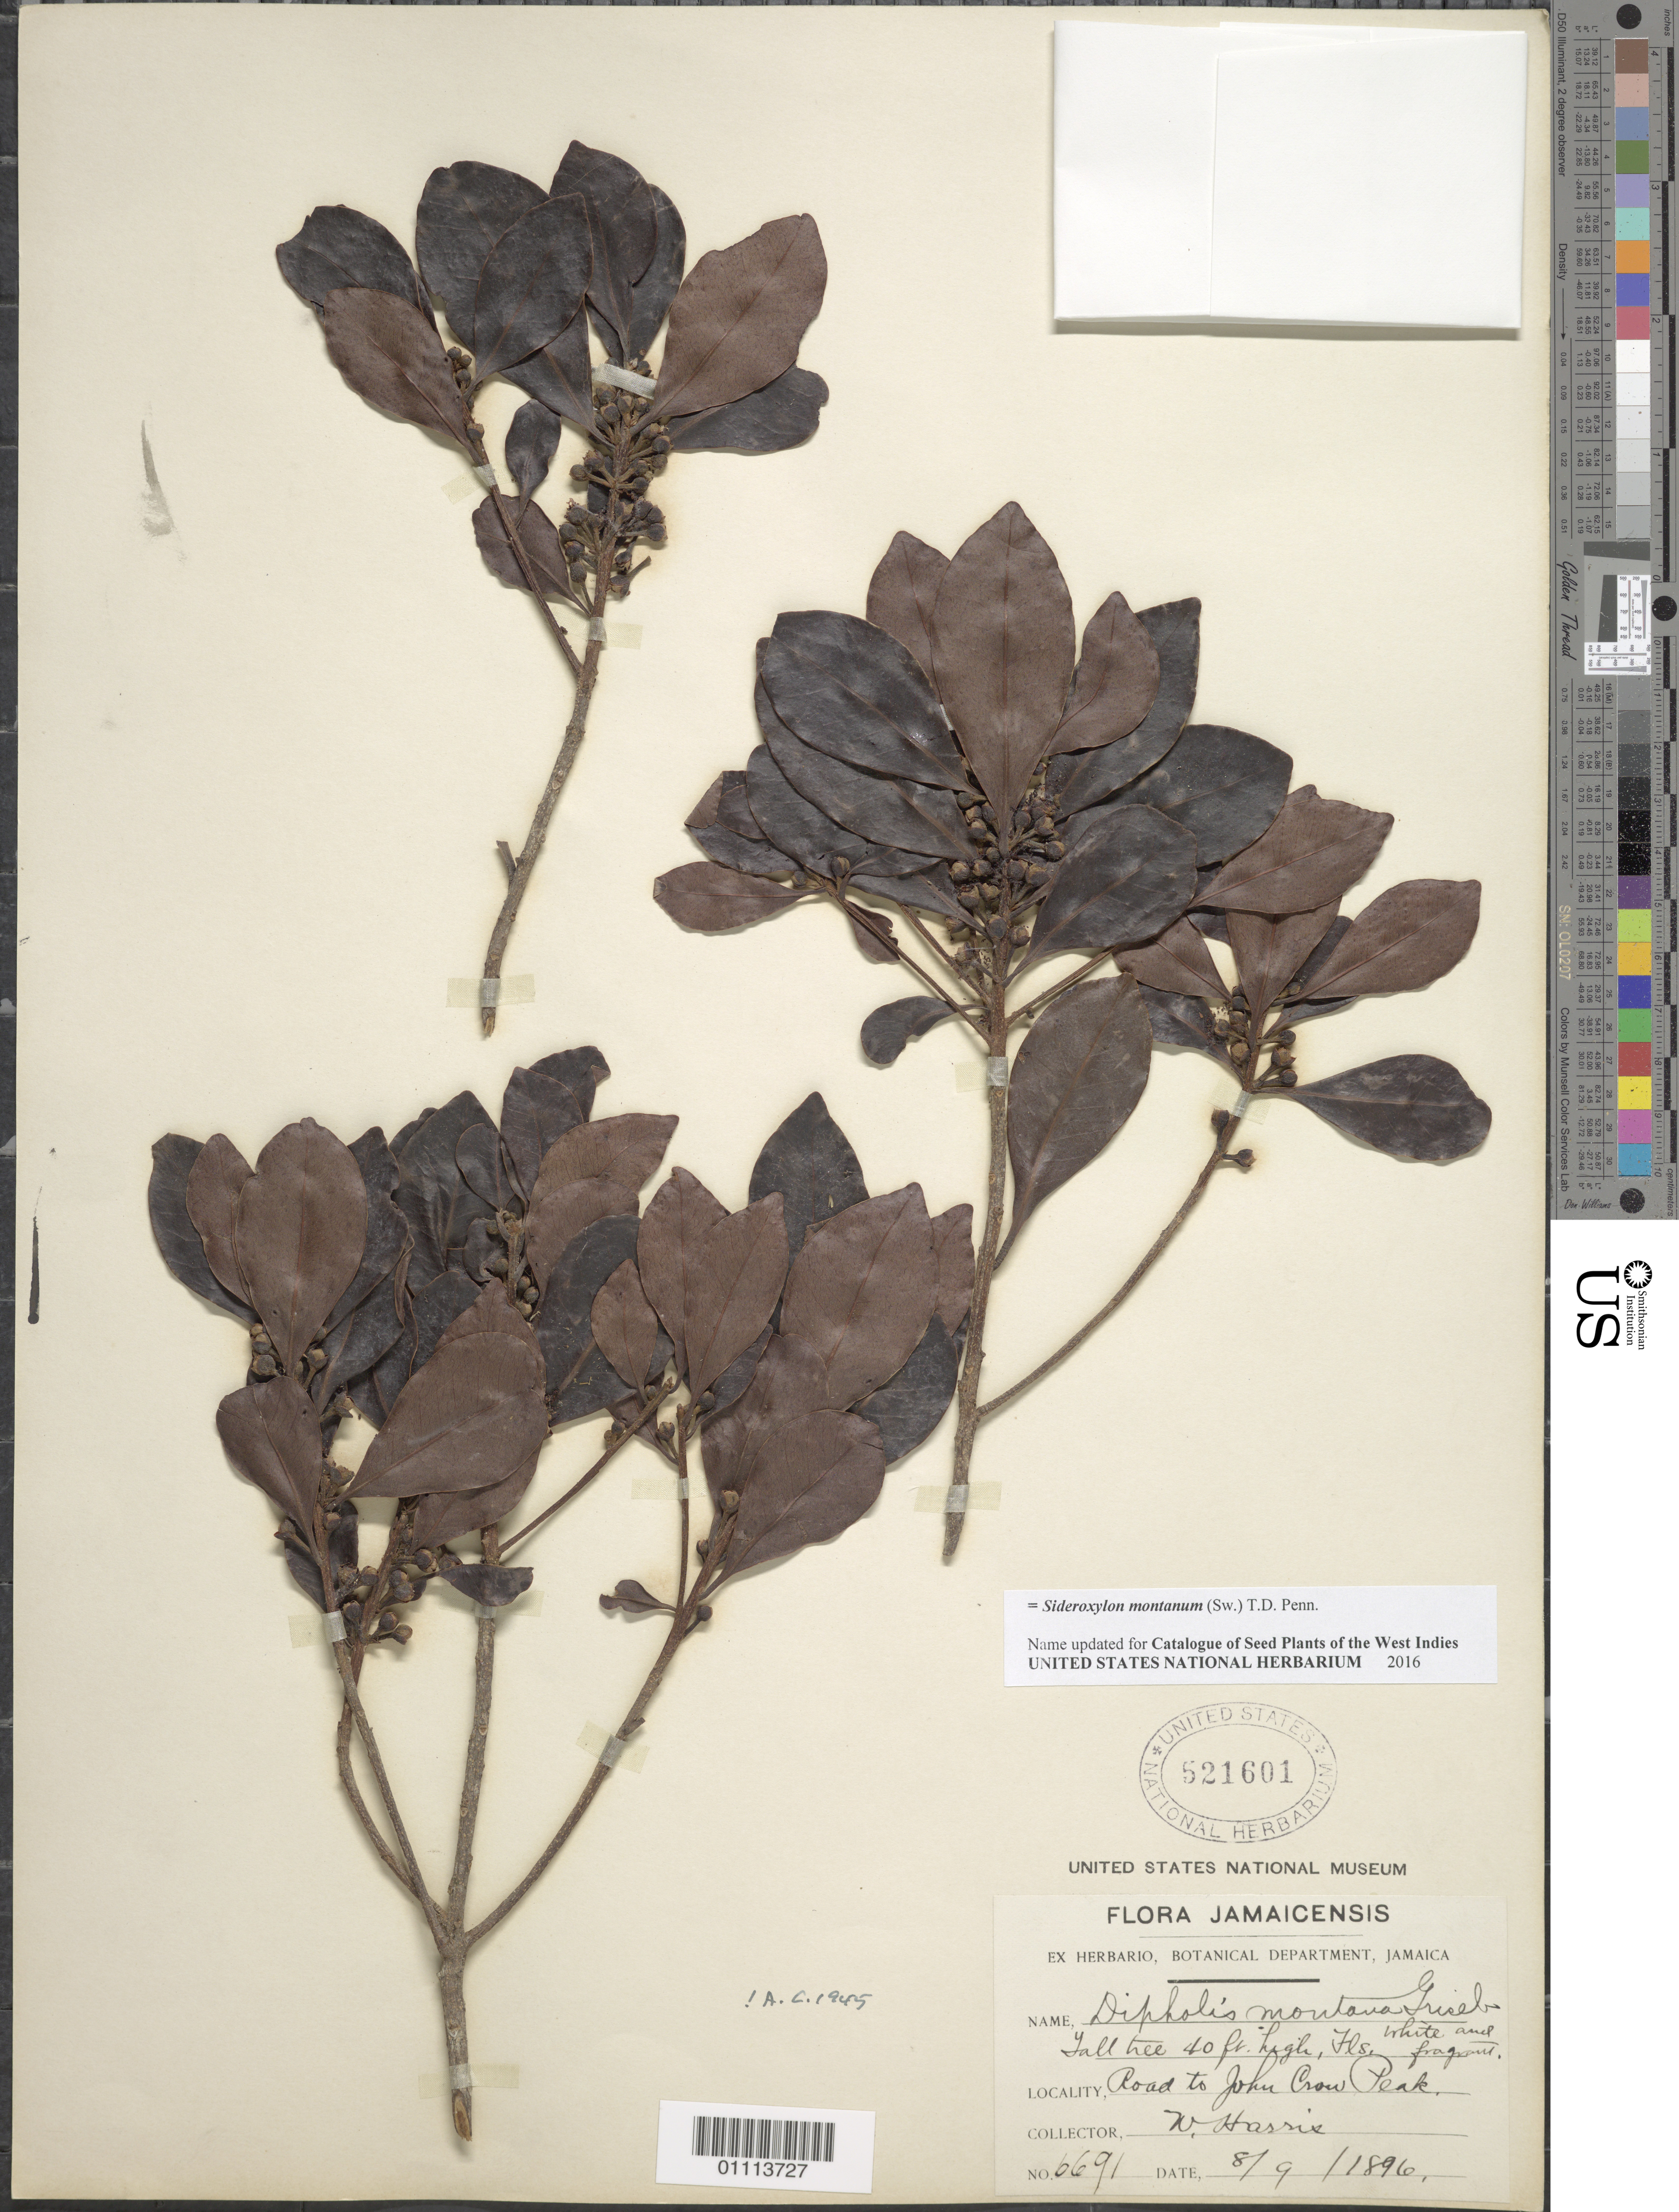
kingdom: Plantae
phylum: Tracheophyta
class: Magnoliopsida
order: Ericales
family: Sapotaceae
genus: Dipholis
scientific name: Dipholis montana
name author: (Sw.) Griseb.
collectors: W. Harris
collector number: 6691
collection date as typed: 08 Sep 1896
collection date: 1896-09-08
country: Jamaica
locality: Road to John Crow Peak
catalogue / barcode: US 521601